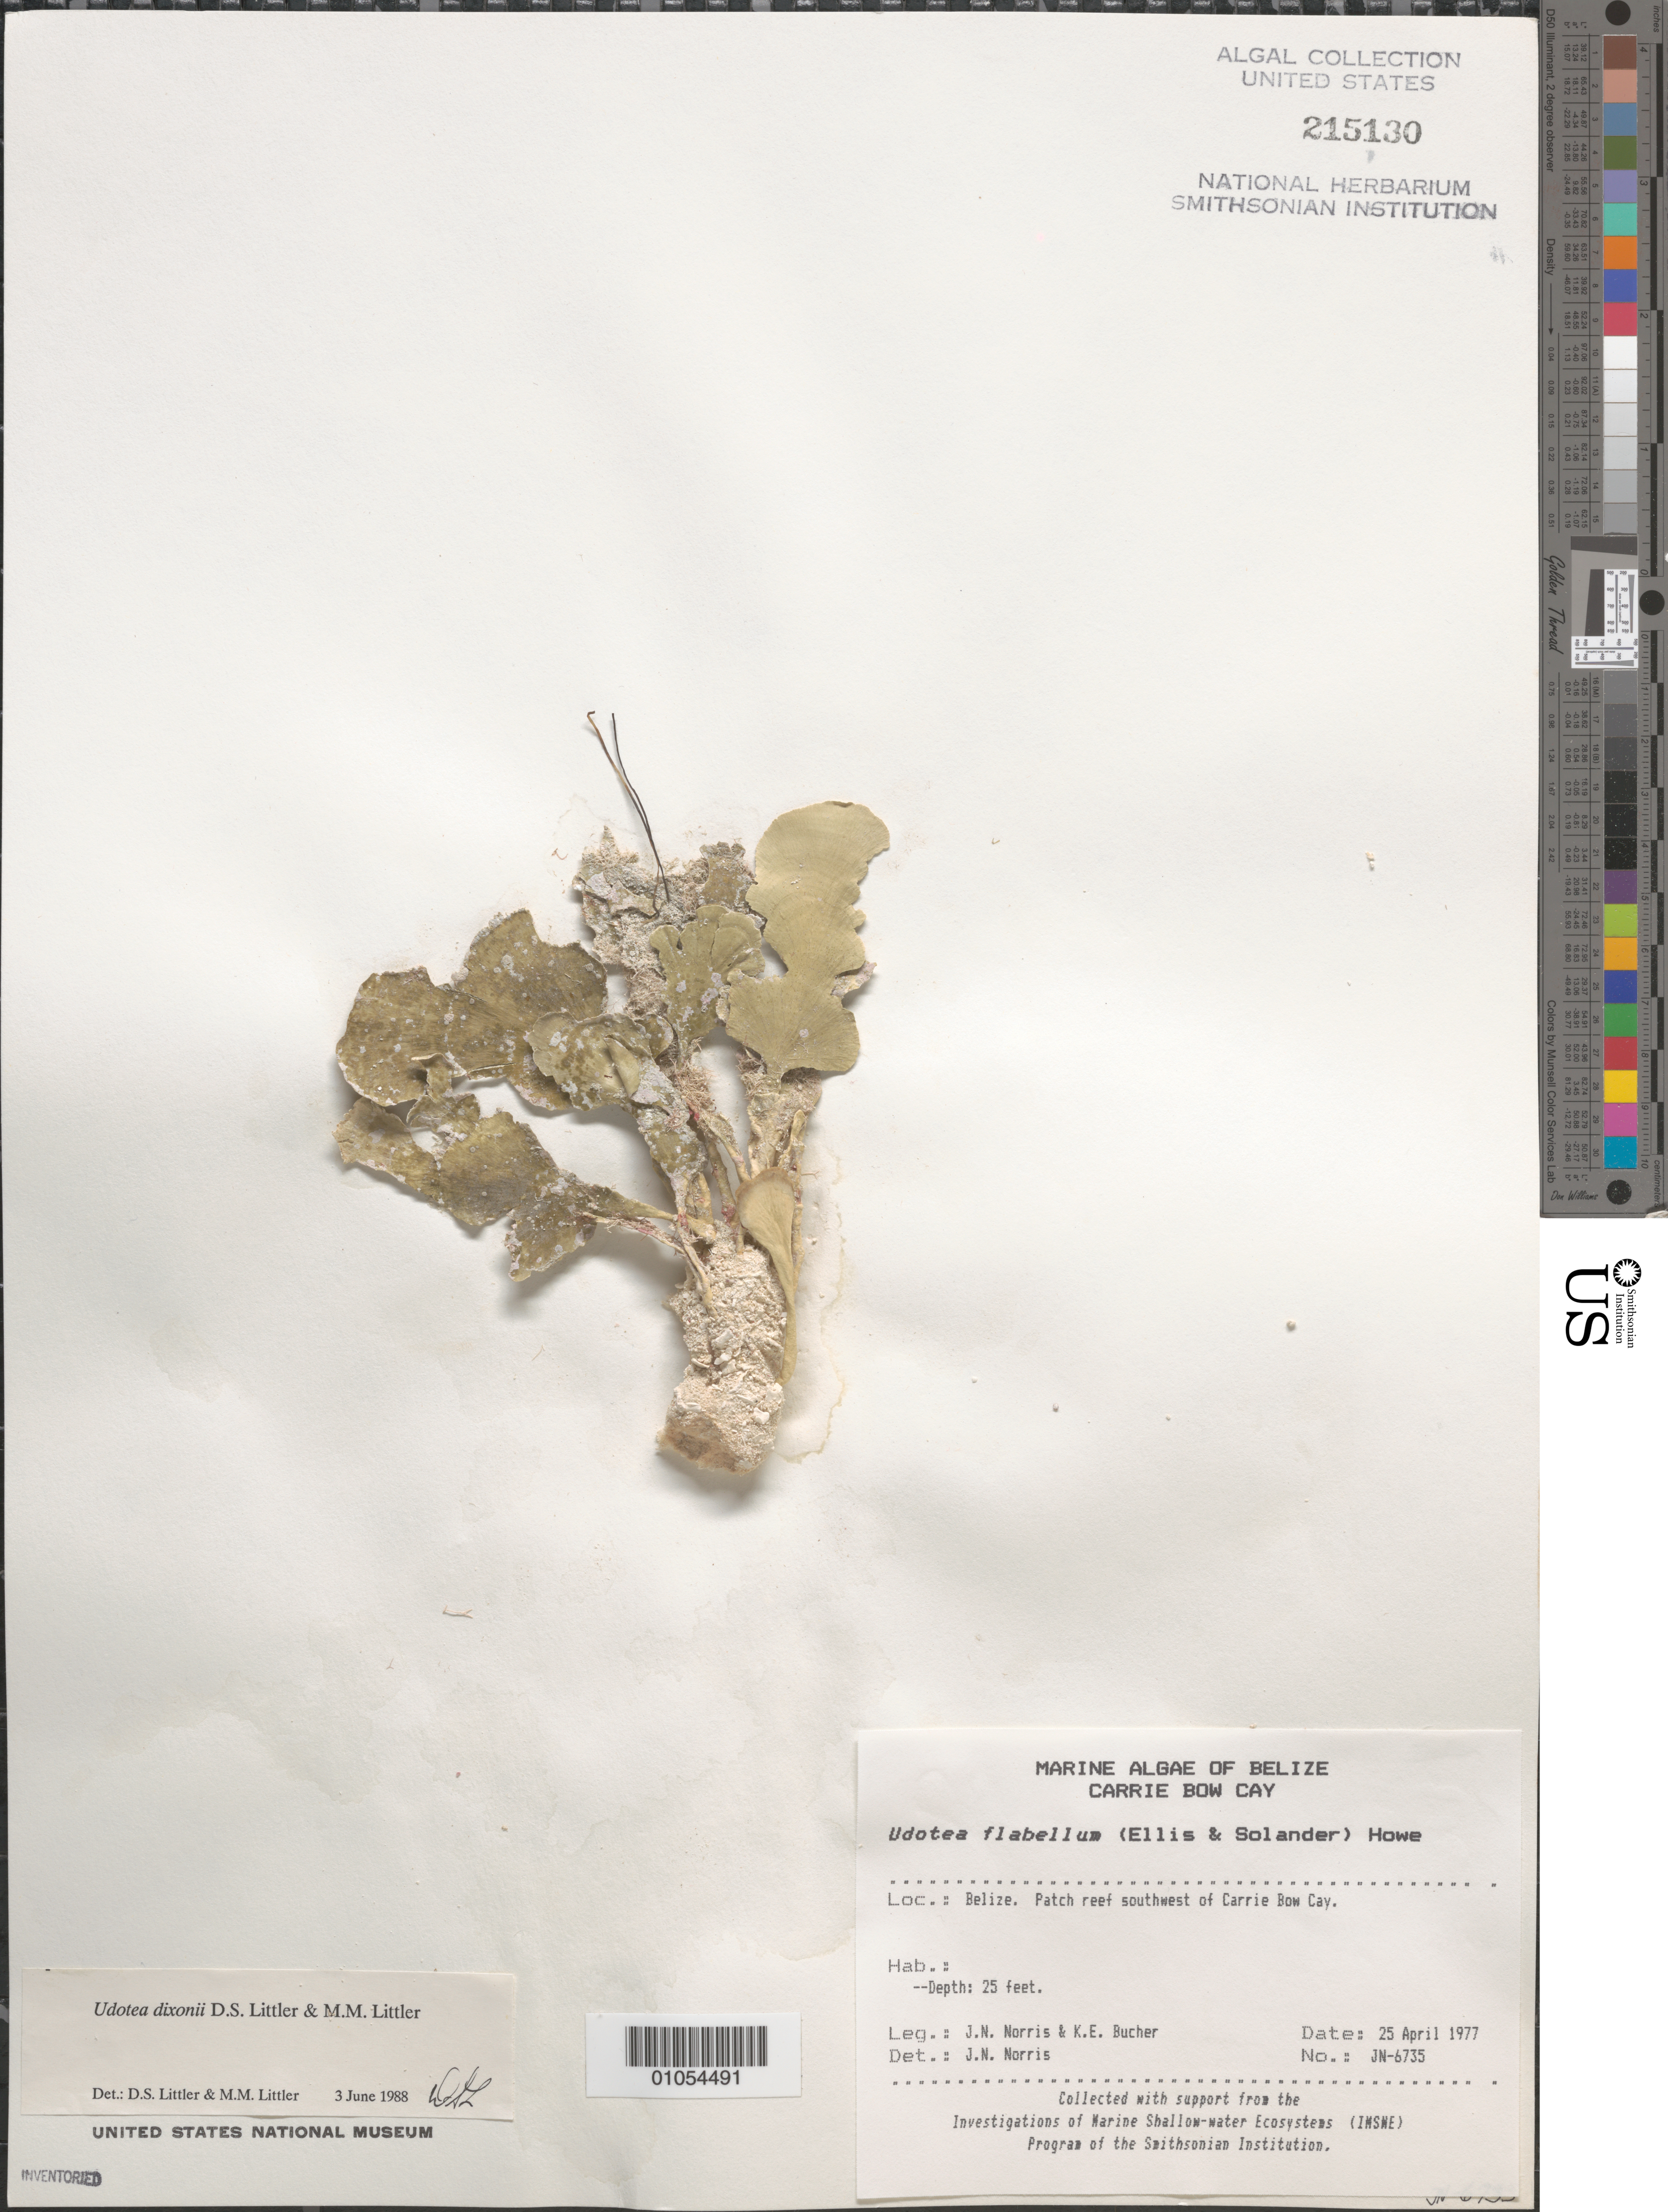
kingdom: Plantae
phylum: Chlorophyta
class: Ulvophyceae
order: Bryopsidales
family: Udoteaceae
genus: Udotea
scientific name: Udotea dixonii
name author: D.S. Littler & Littler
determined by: Littler, D. S.; Littler, M. M.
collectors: J. N. Norris & K. E. Bucher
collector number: JN-6735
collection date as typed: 25 Apr 1977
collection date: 1977-04-25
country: Belize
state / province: Stann Creek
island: Carrie Bow Cay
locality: Patch reef southwest of Carrie Bow Cay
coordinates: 16 48'N, 88 05'W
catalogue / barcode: US 215130